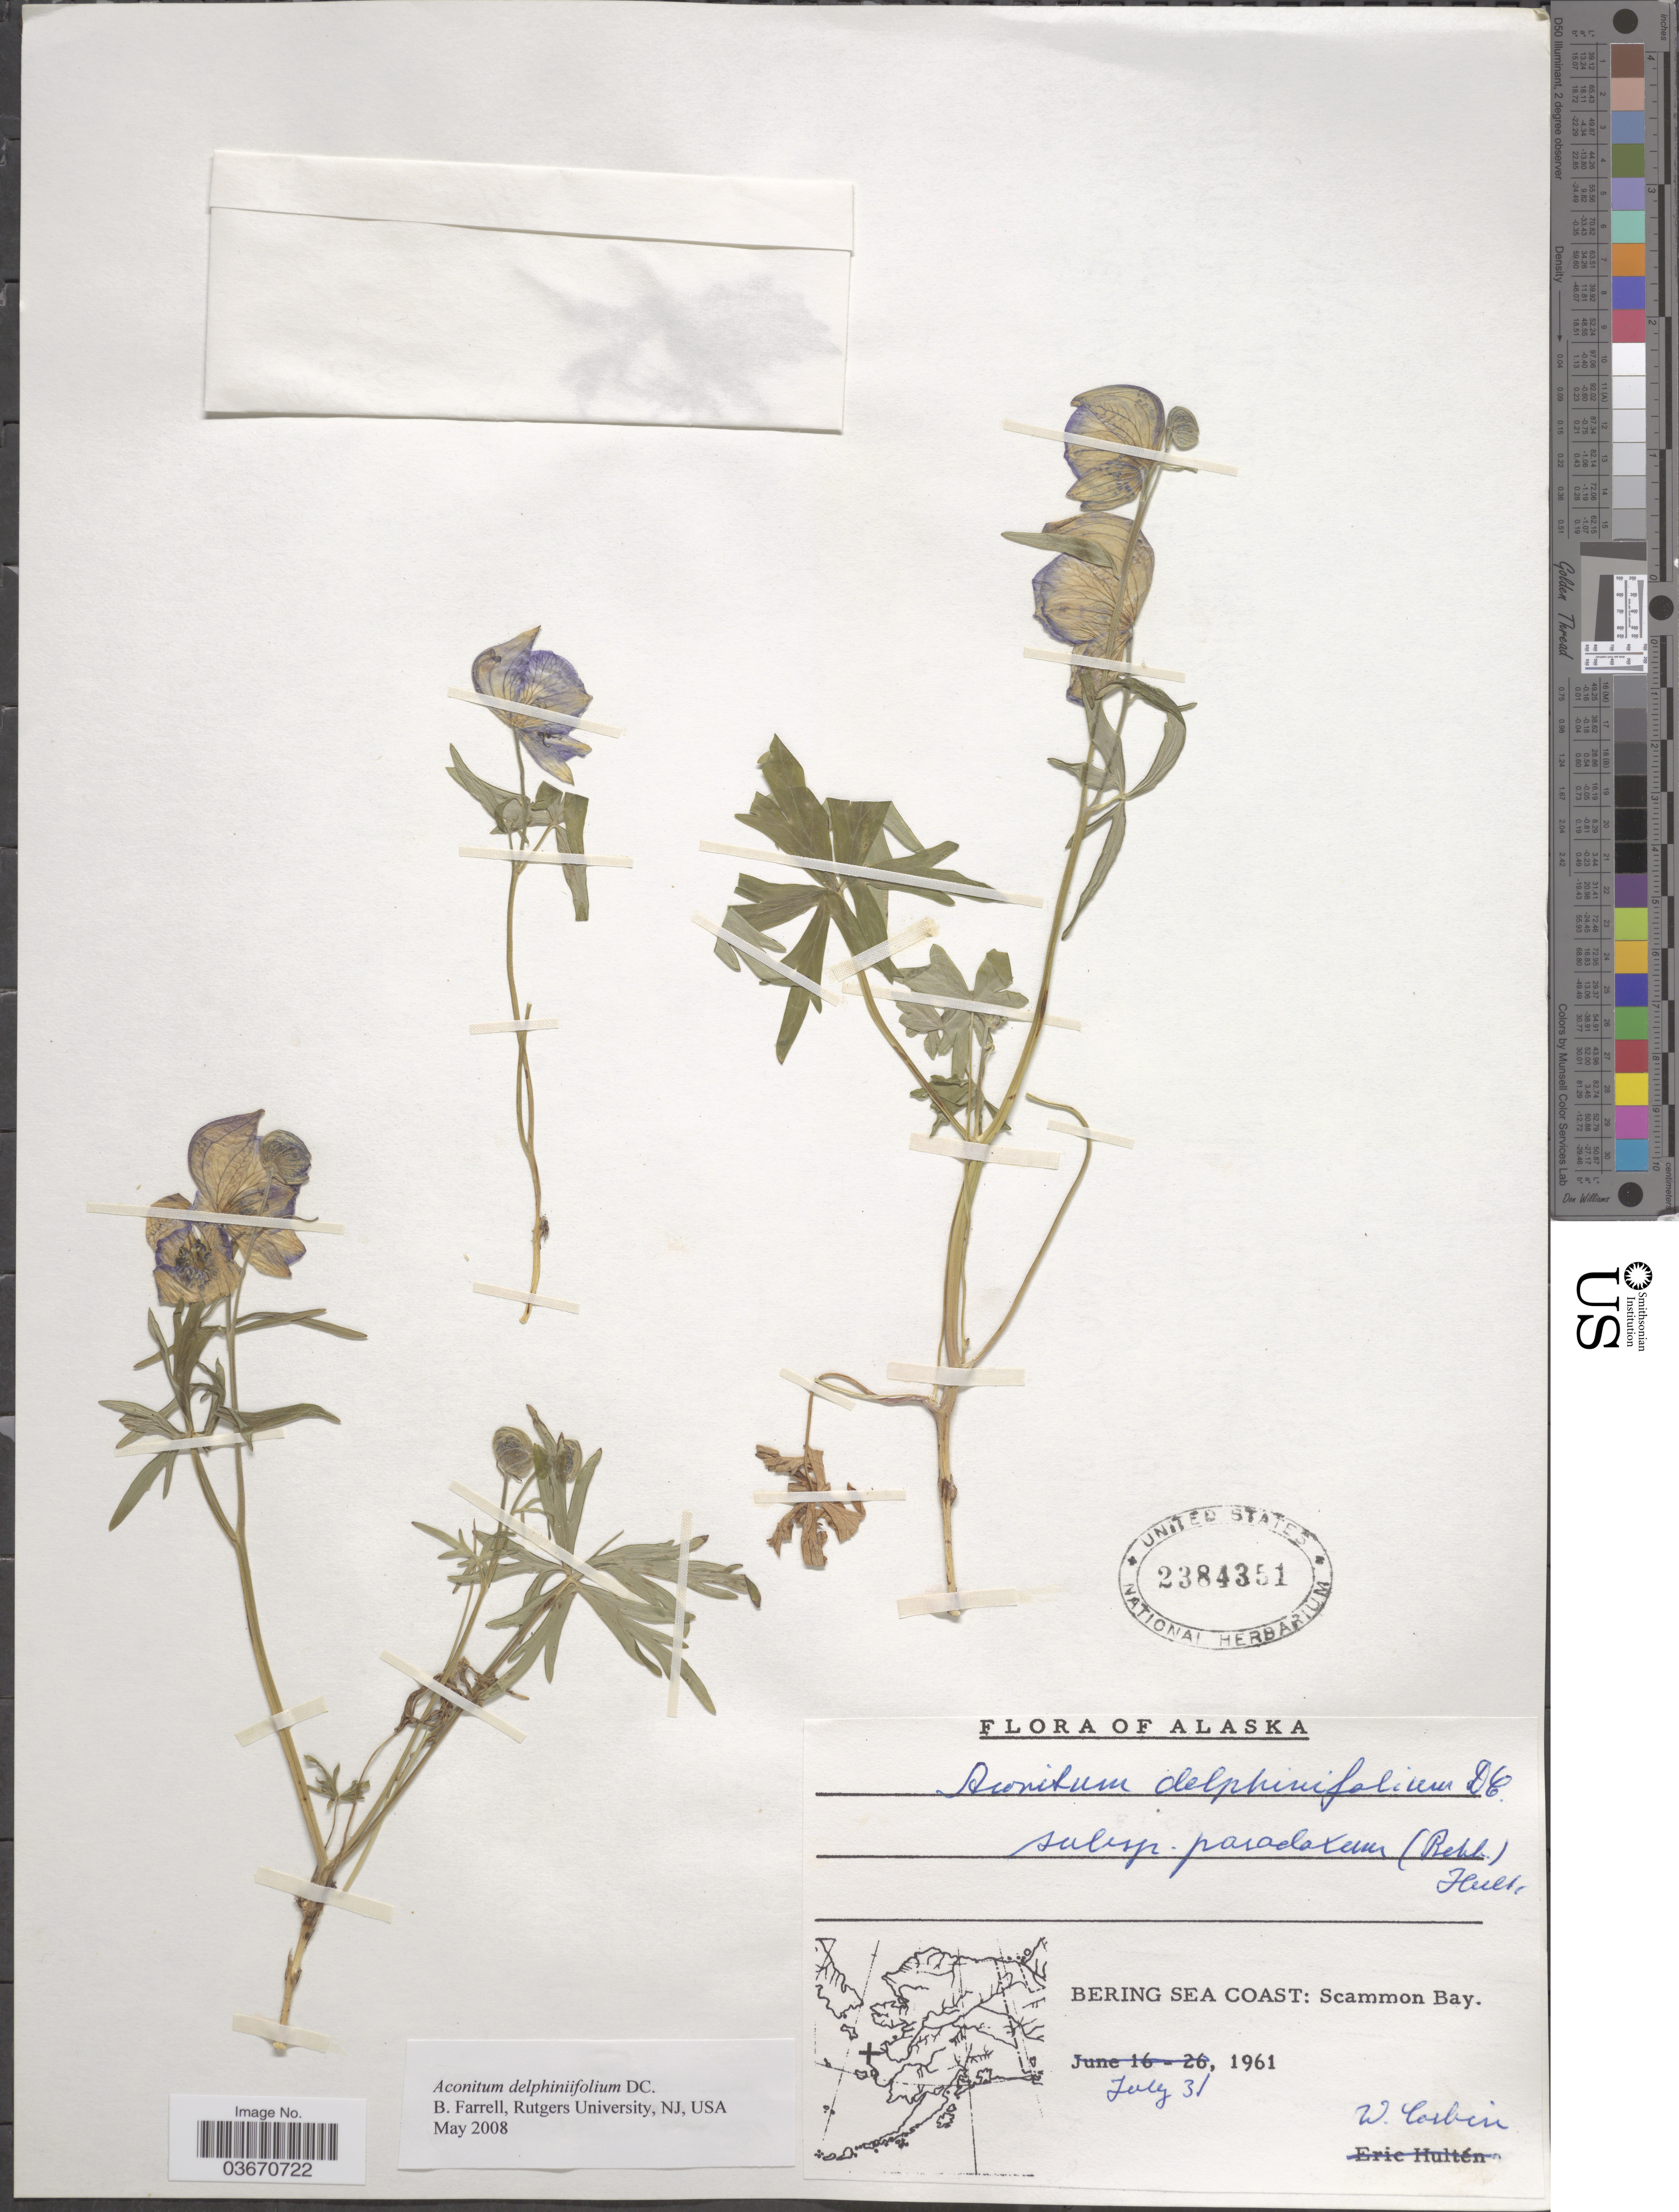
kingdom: Plantae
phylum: Tracheophyta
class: Magnoliopsida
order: Ranunculales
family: Ranunculaceae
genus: Aconitum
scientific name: Aconitum delphinifolium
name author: DC.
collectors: W. Corbin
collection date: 1961-07-31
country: United States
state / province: Alaska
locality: Bering Sea Coast: Scammon Bay.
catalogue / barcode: US 2384351